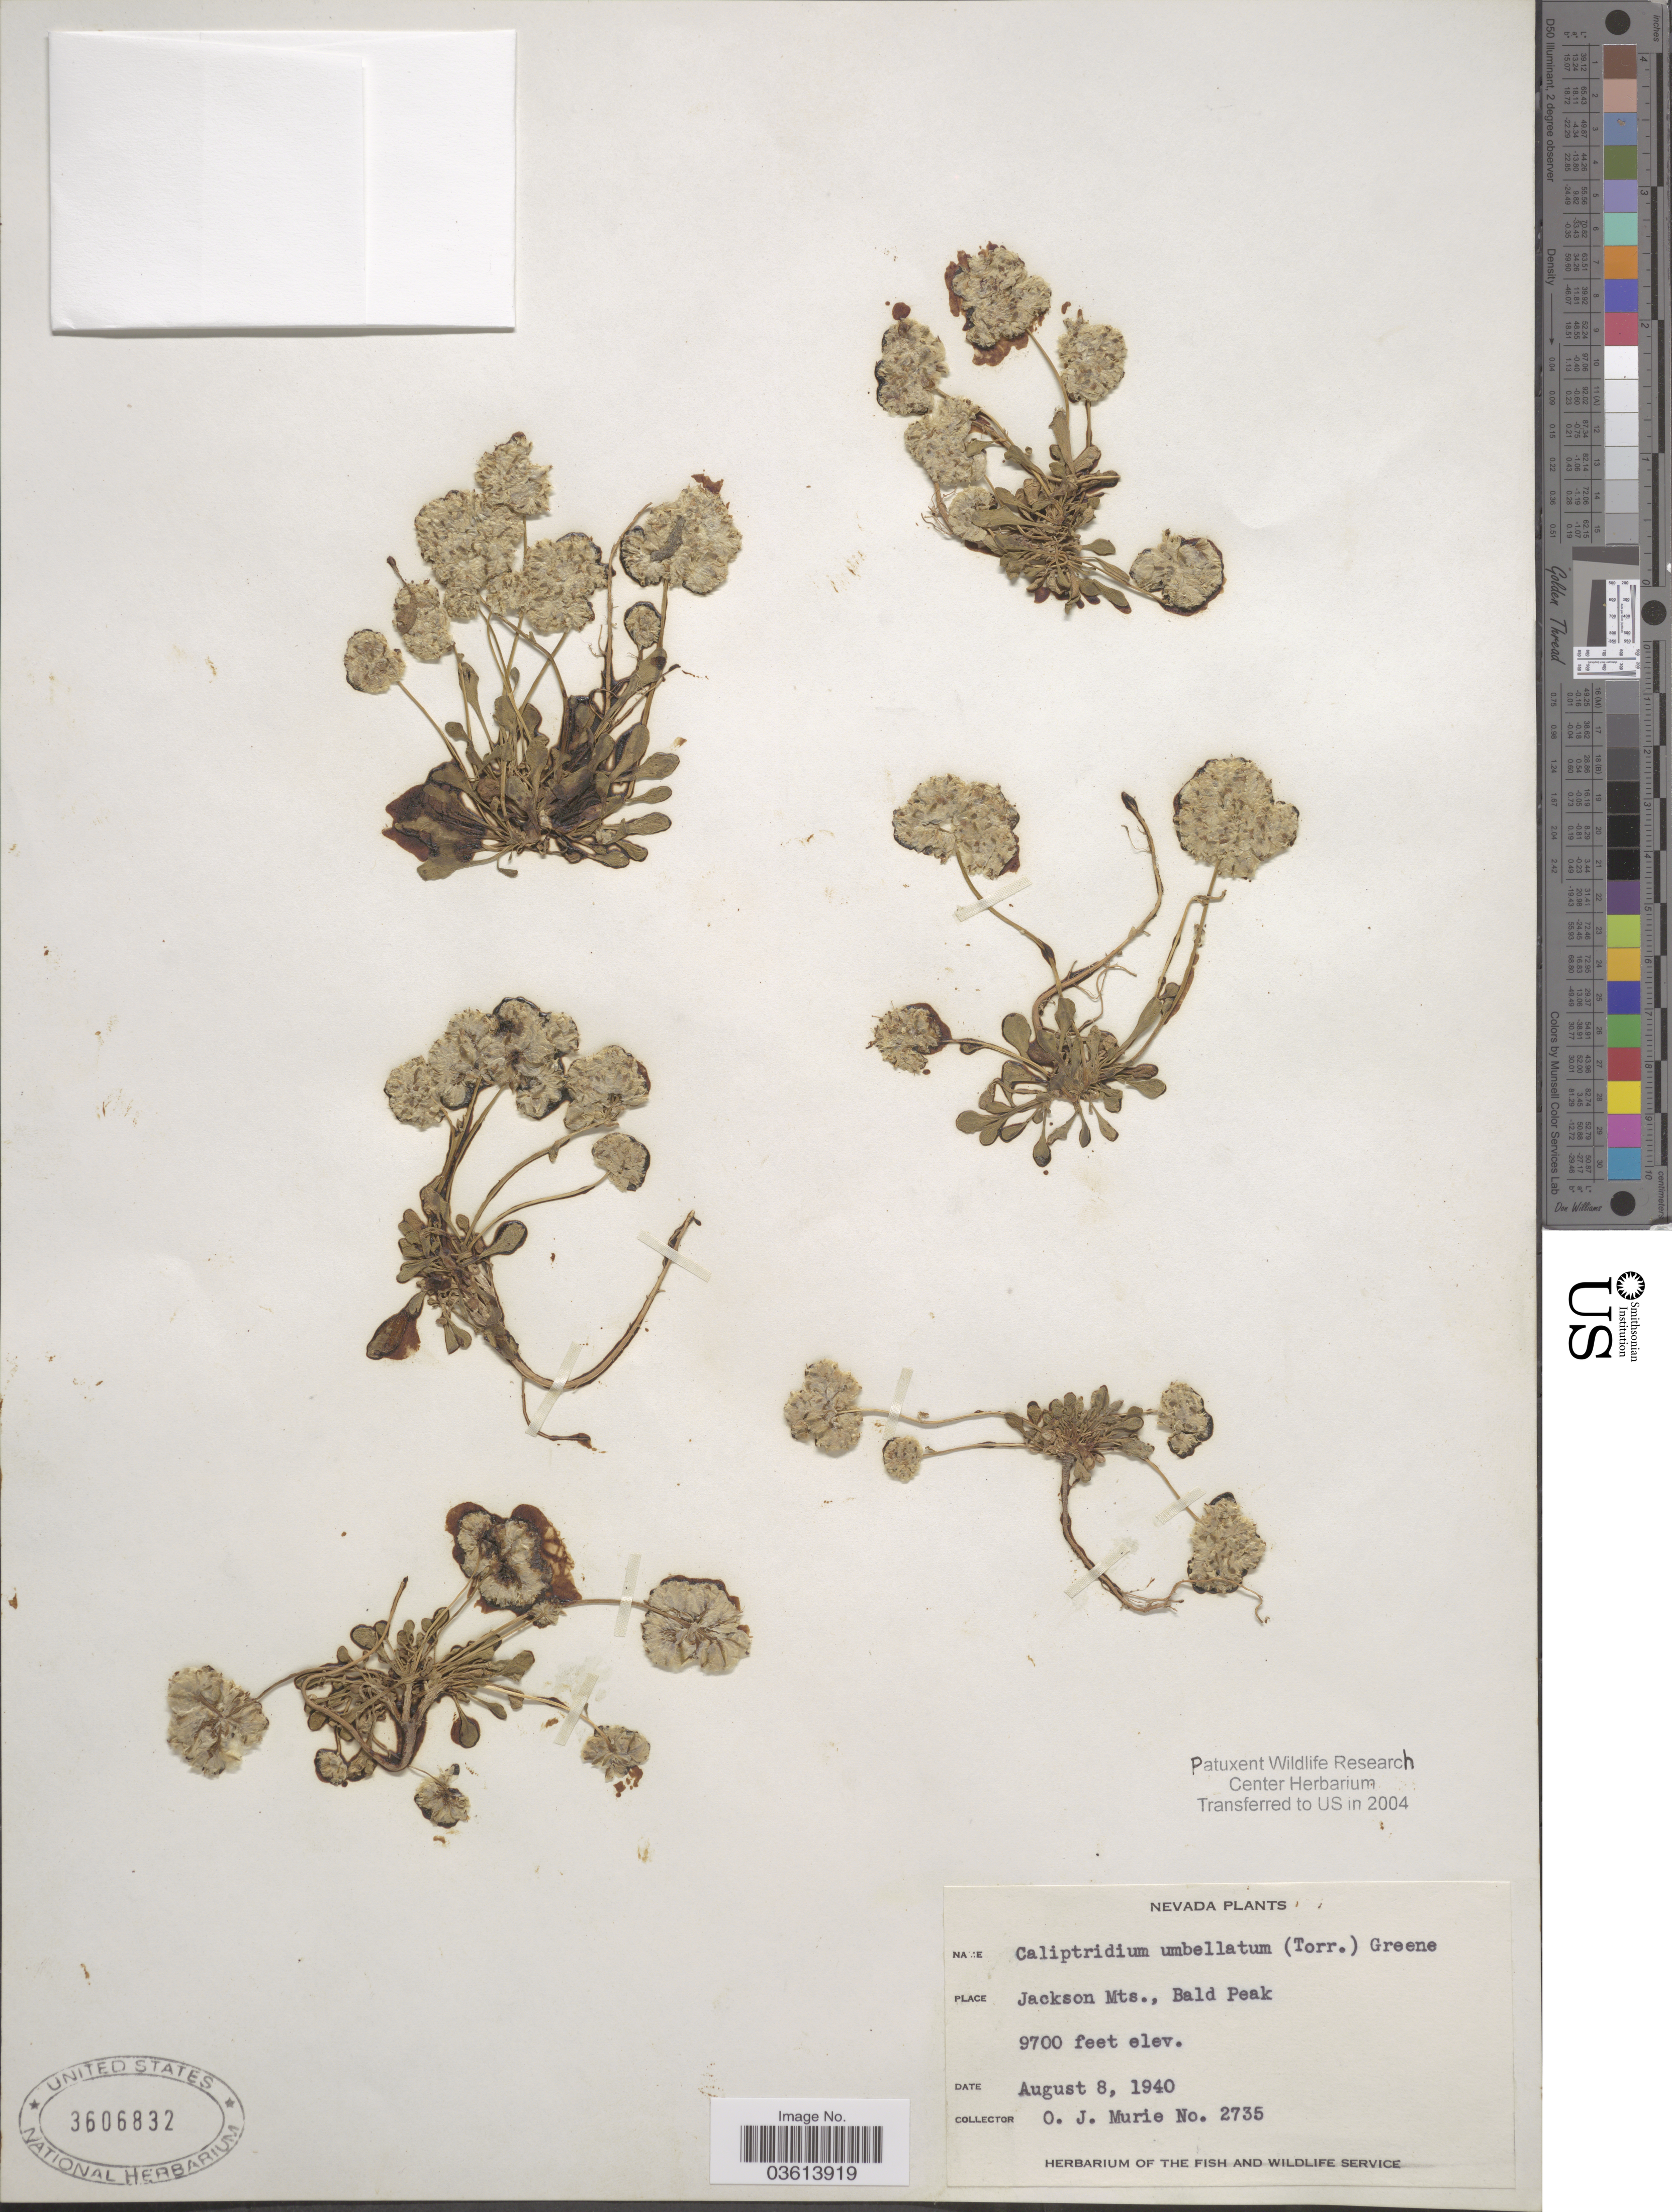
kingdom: Plantae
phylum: Tracheophyta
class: Magnoliopsida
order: Caryophyllales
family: Montiaceae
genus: Calyptridium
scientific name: Calyptridium umbellatum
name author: (Torr.) Greene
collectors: O. Murie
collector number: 2735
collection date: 1940-08-08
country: United States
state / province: Nevada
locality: Jackson Mts., Bald Peak.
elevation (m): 2957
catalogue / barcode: US 3606832